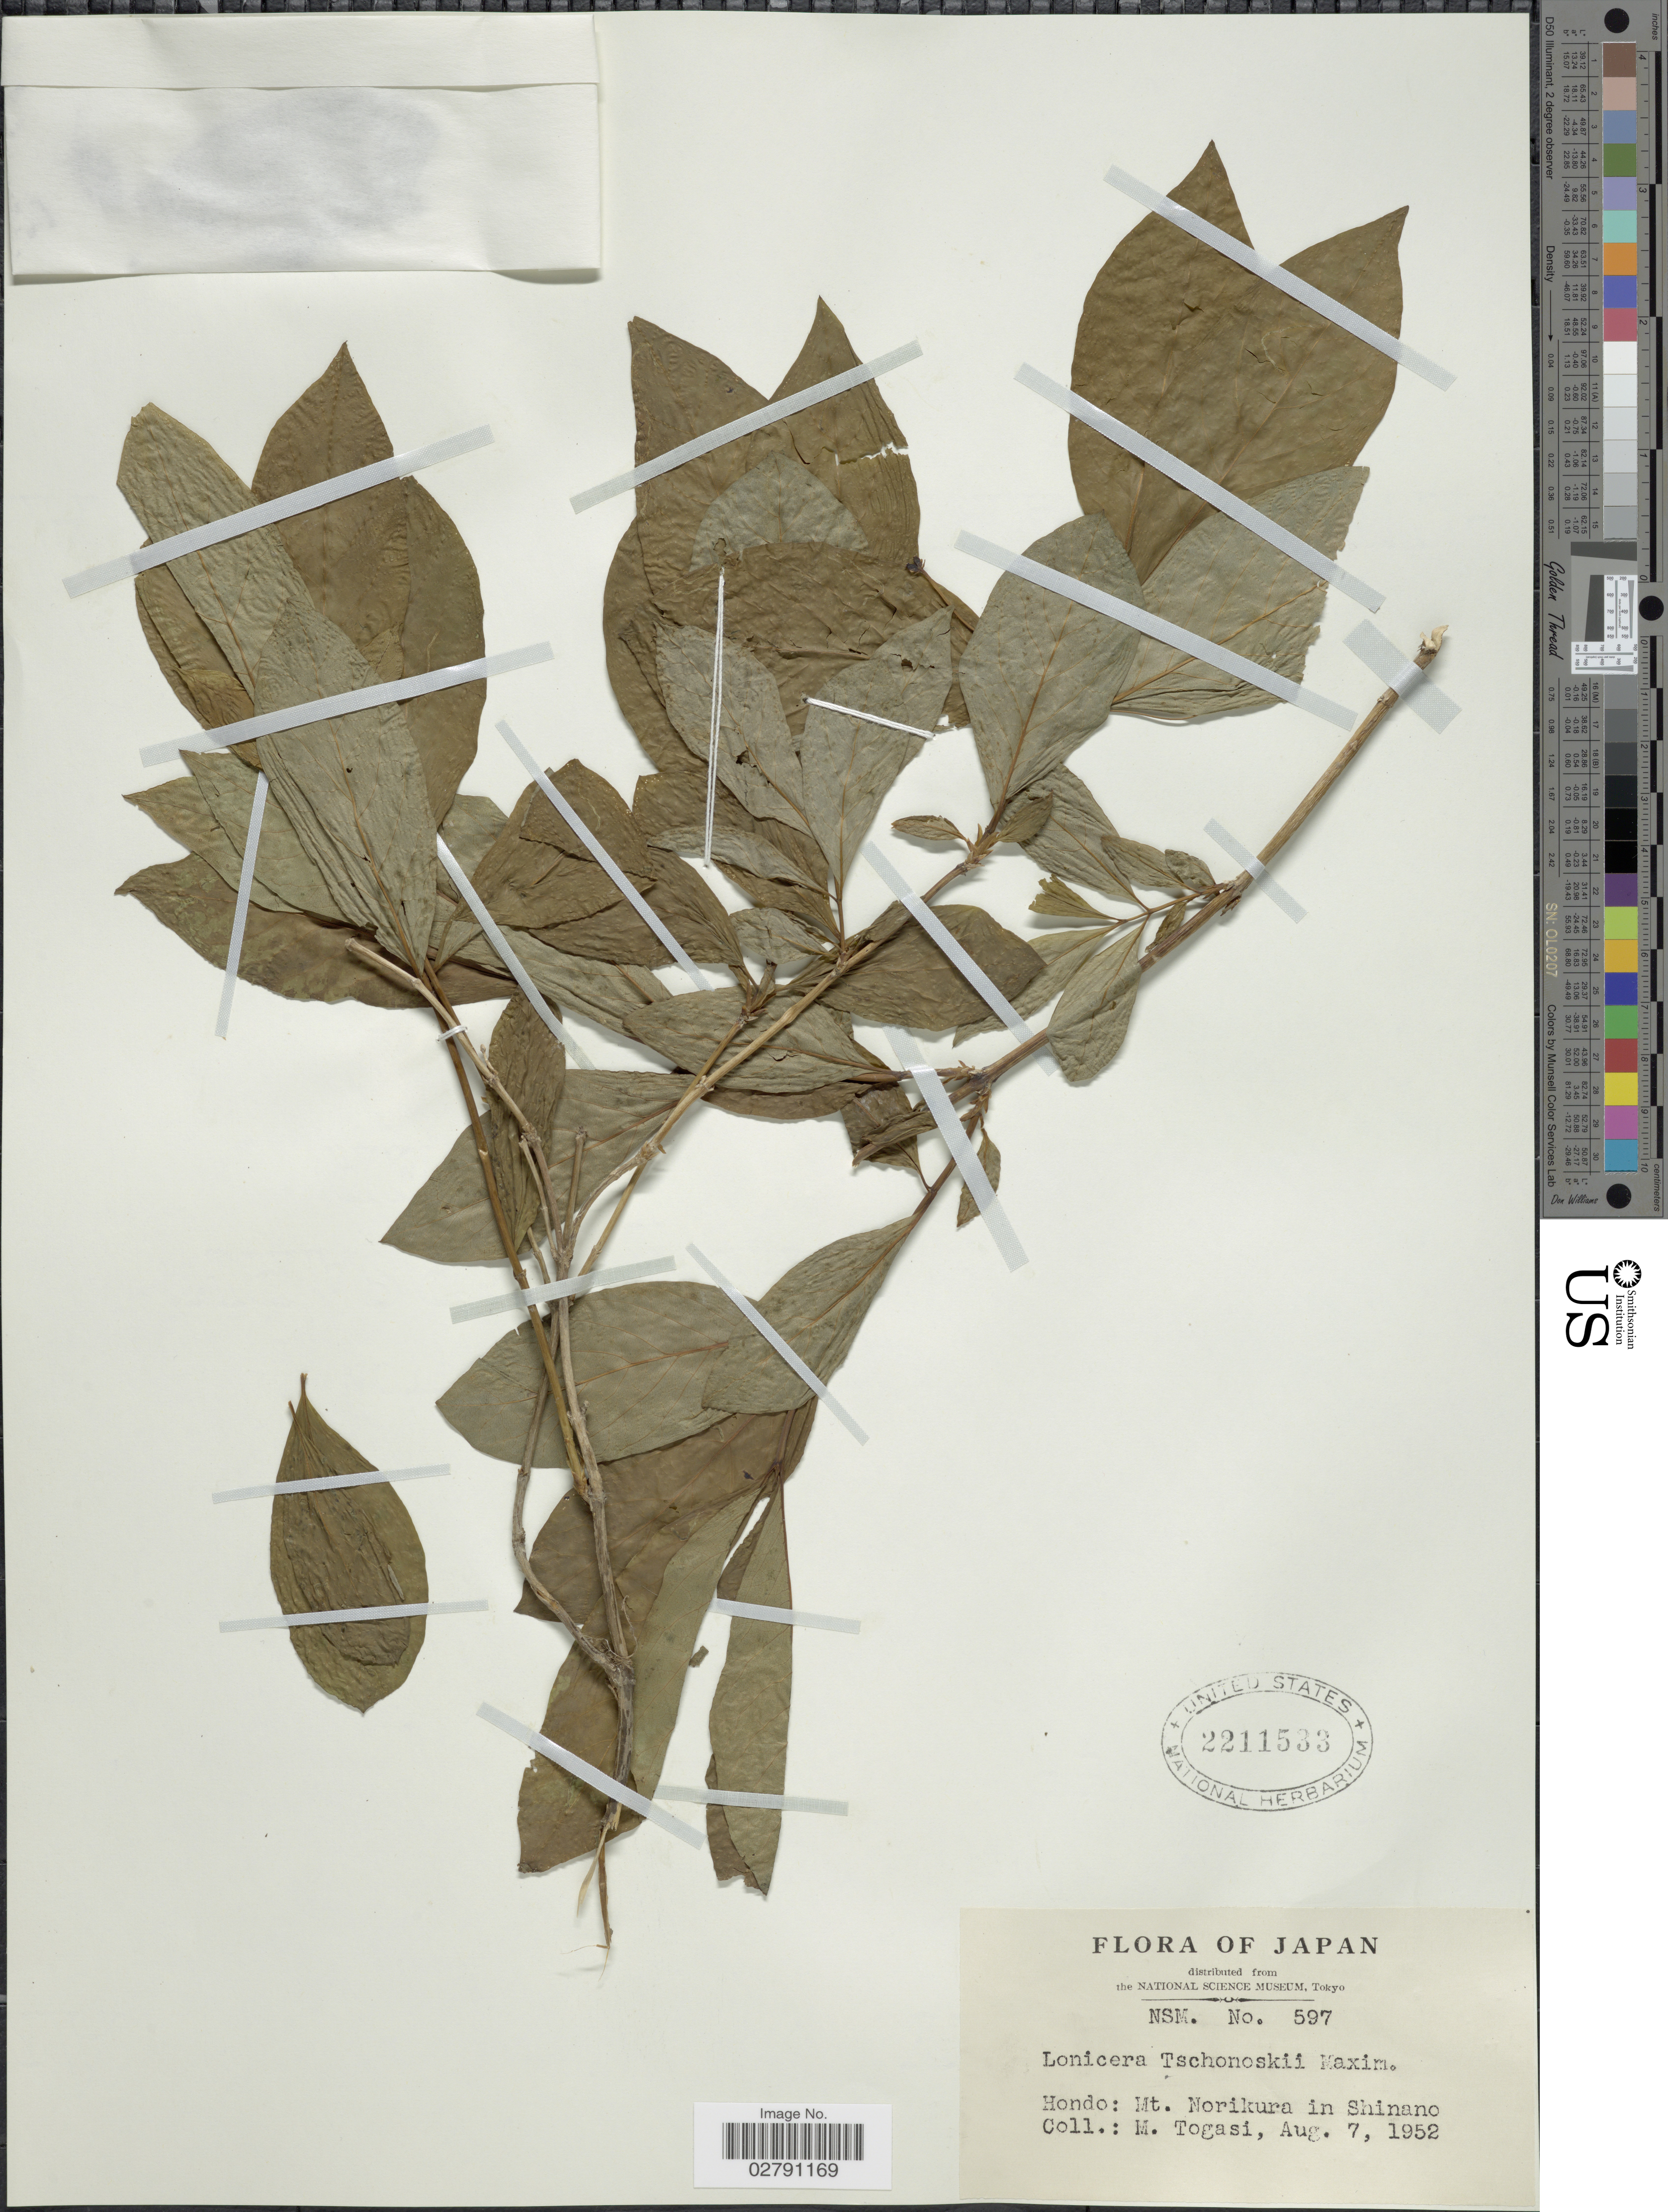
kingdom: Plantae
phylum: Tracheophyta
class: Magnoliopsida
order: Dipsacales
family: Caprifoliaceae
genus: Lonicera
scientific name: Lonicera tschonoskii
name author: Maxim.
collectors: M. Togasi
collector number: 597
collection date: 1952-08-07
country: Japan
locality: Hondo: Mt. Norikura in Shinano.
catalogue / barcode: US 2211533